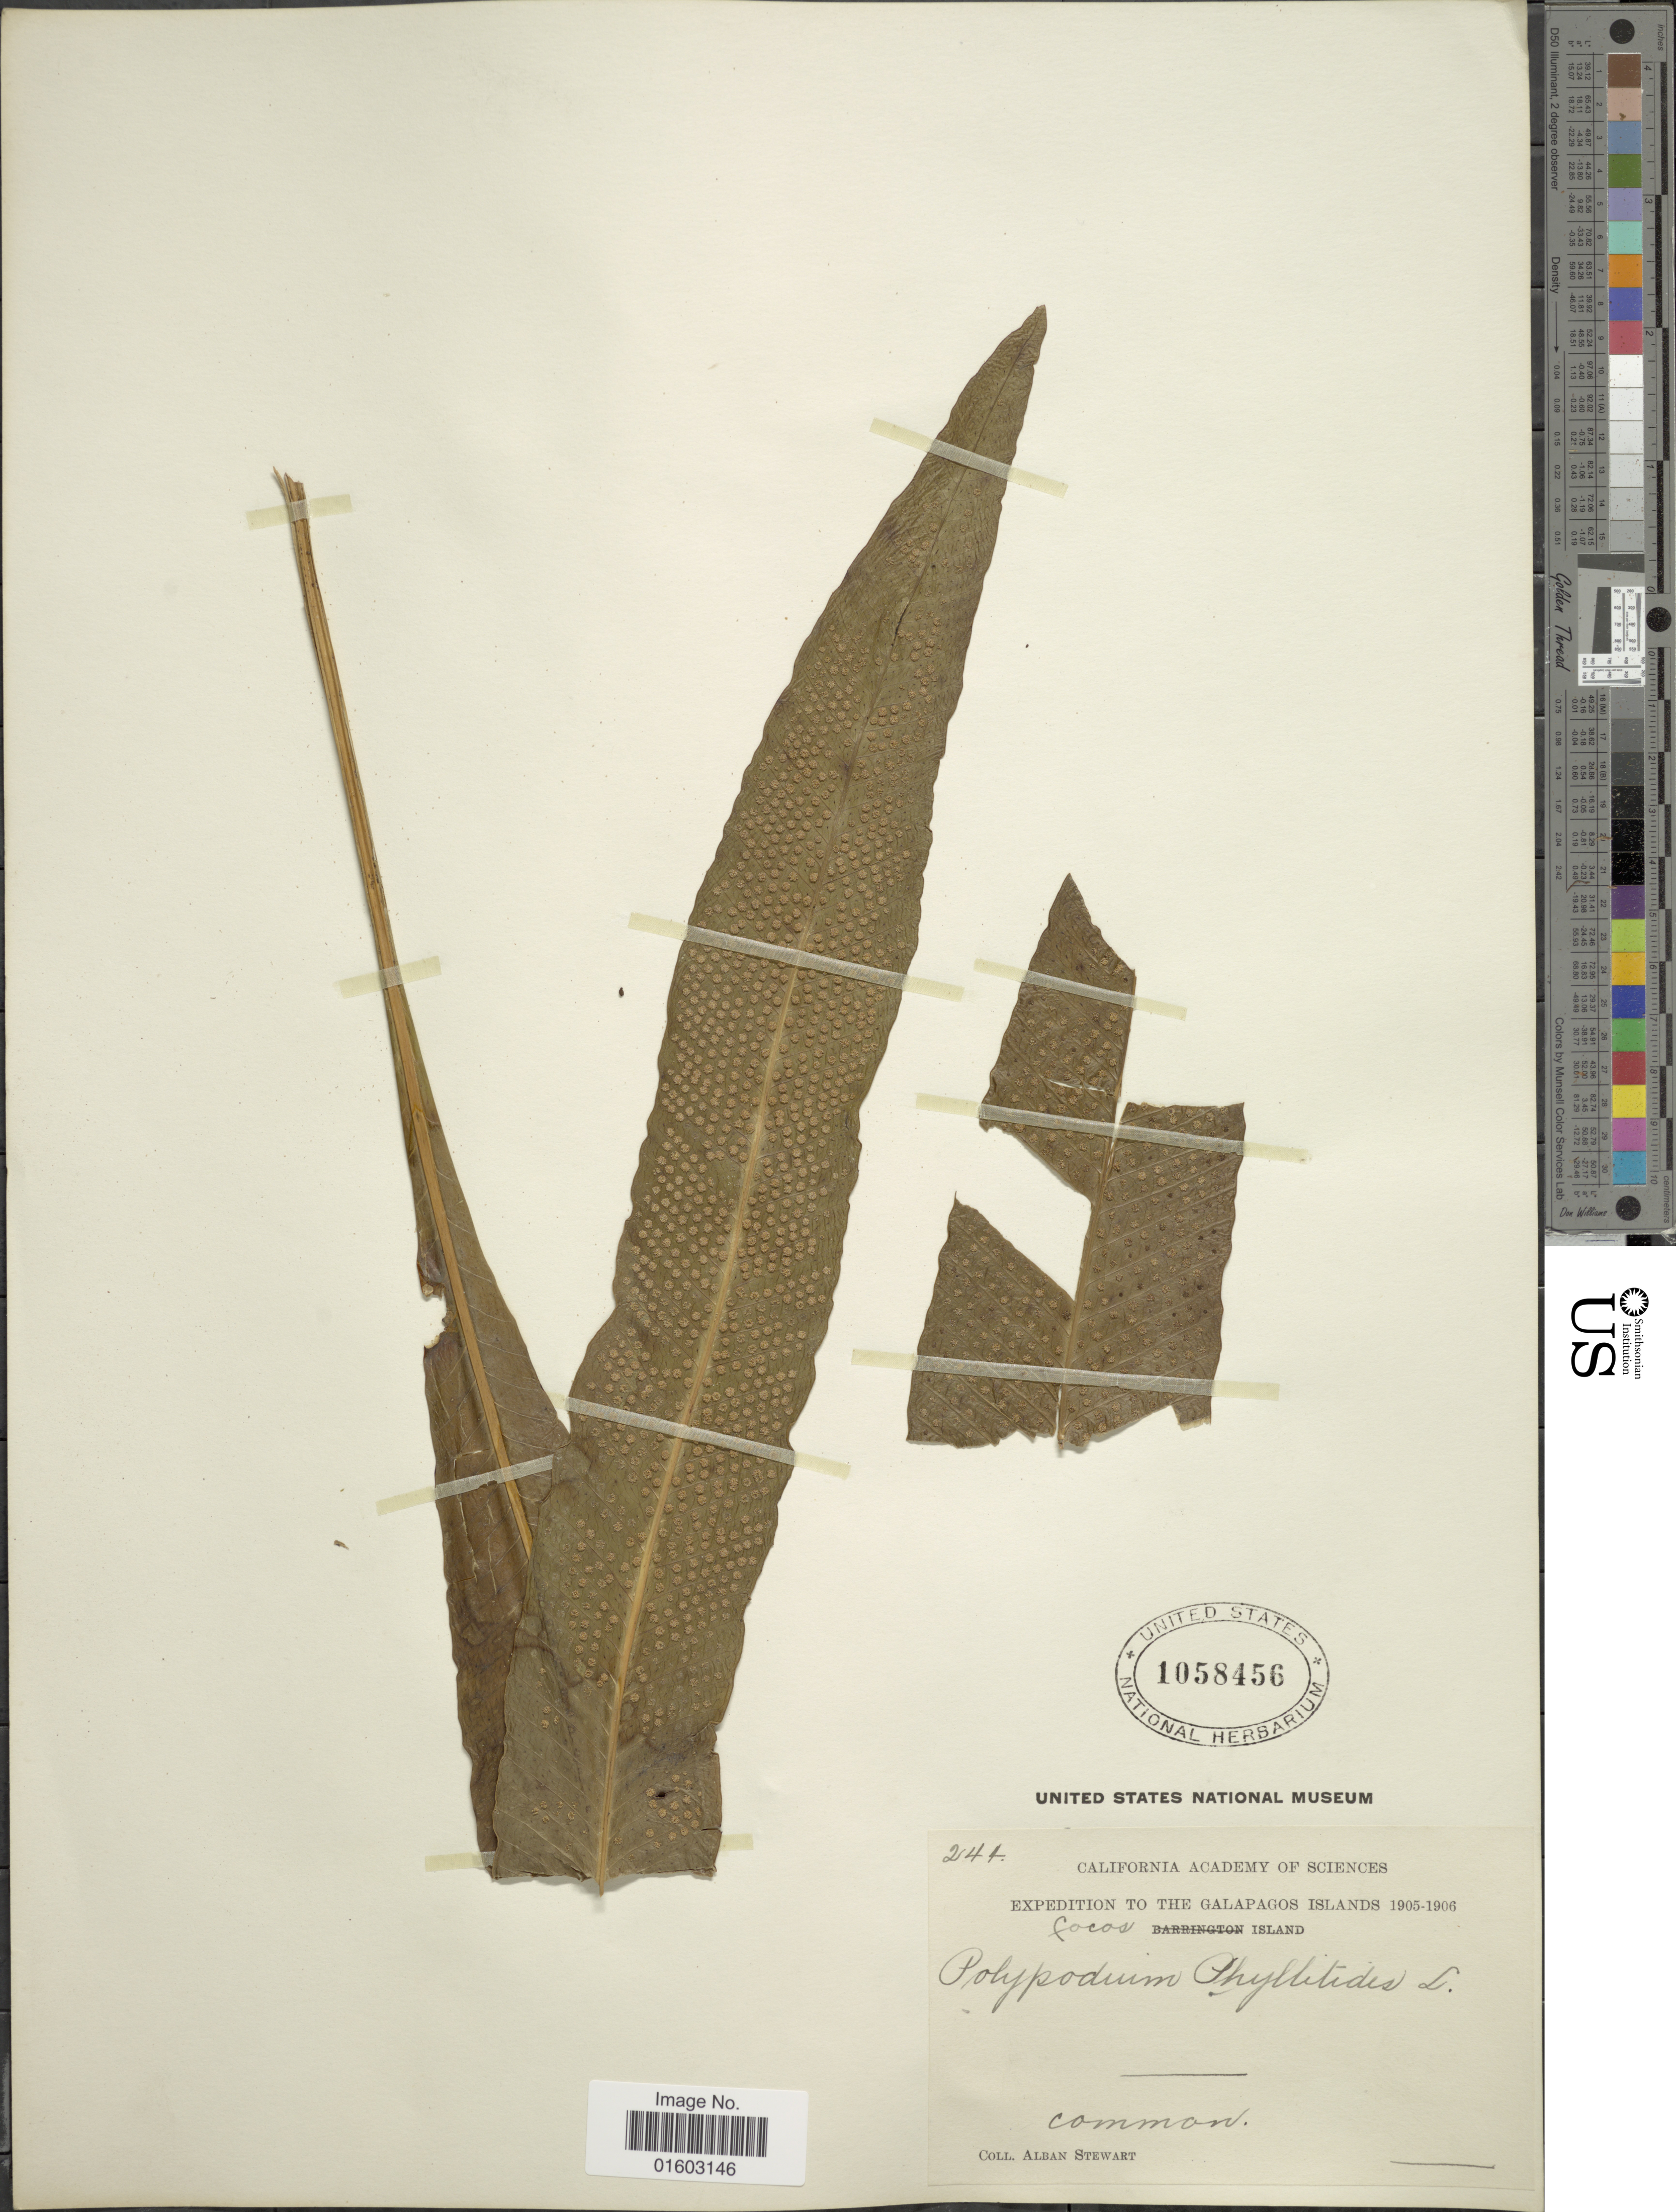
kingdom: Plantae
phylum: Tracheophyta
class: Polypodiopsida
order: Polypodiales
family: Polypodiaceae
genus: Campyloneurum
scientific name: Campyloneurum phyllitidis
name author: (L.) C. Presl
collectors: A. Stewart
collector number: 244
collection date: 1905/1906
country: Ecuador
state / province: Colón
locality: The Galapagos Islands. Focos Islands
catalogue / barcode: US 1058456